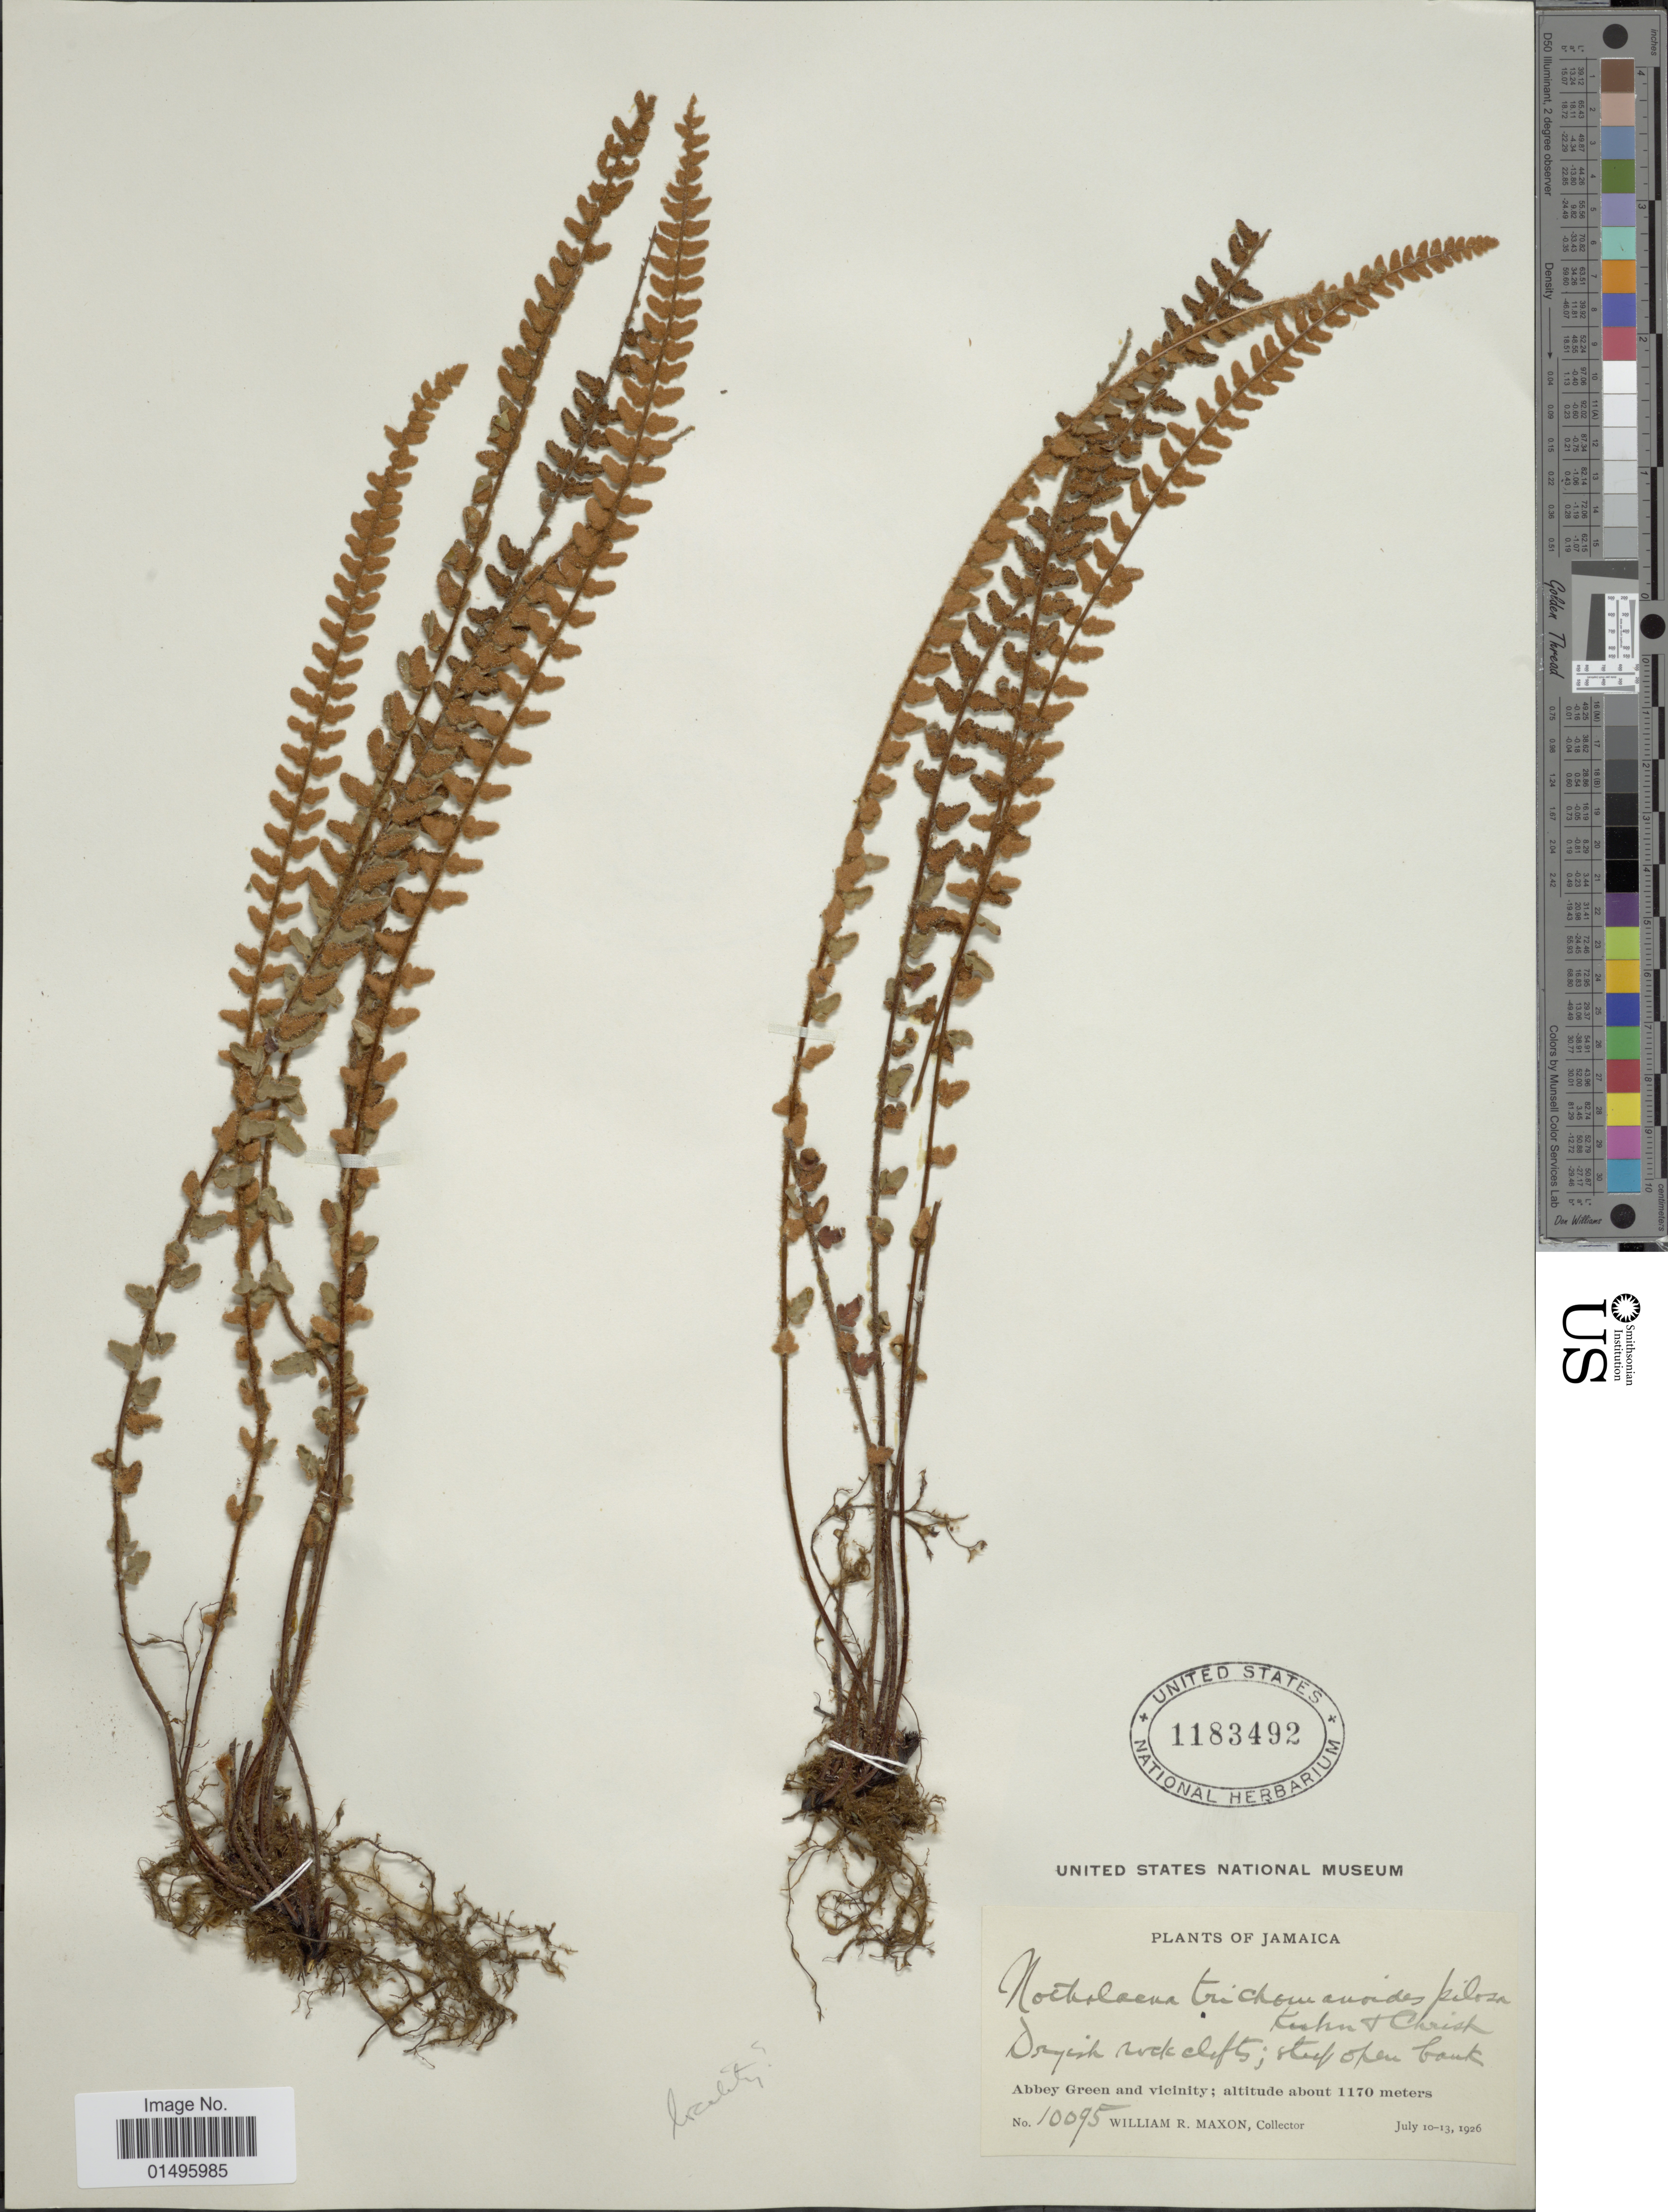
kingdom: Plantae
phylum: Tracheophyta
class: Polypodiopsida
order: Polypodiales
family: Pteridaceae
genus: Notholaena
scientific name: Notholaena trichomanoides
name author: (L.) Desv.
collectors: W. R. Maxon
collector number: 10095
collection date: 1926-07-10/1926-07-13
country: Jamaica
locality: Jamaica, Abbey Green and Vicinity.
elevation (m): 1170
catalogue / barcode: US 1183492